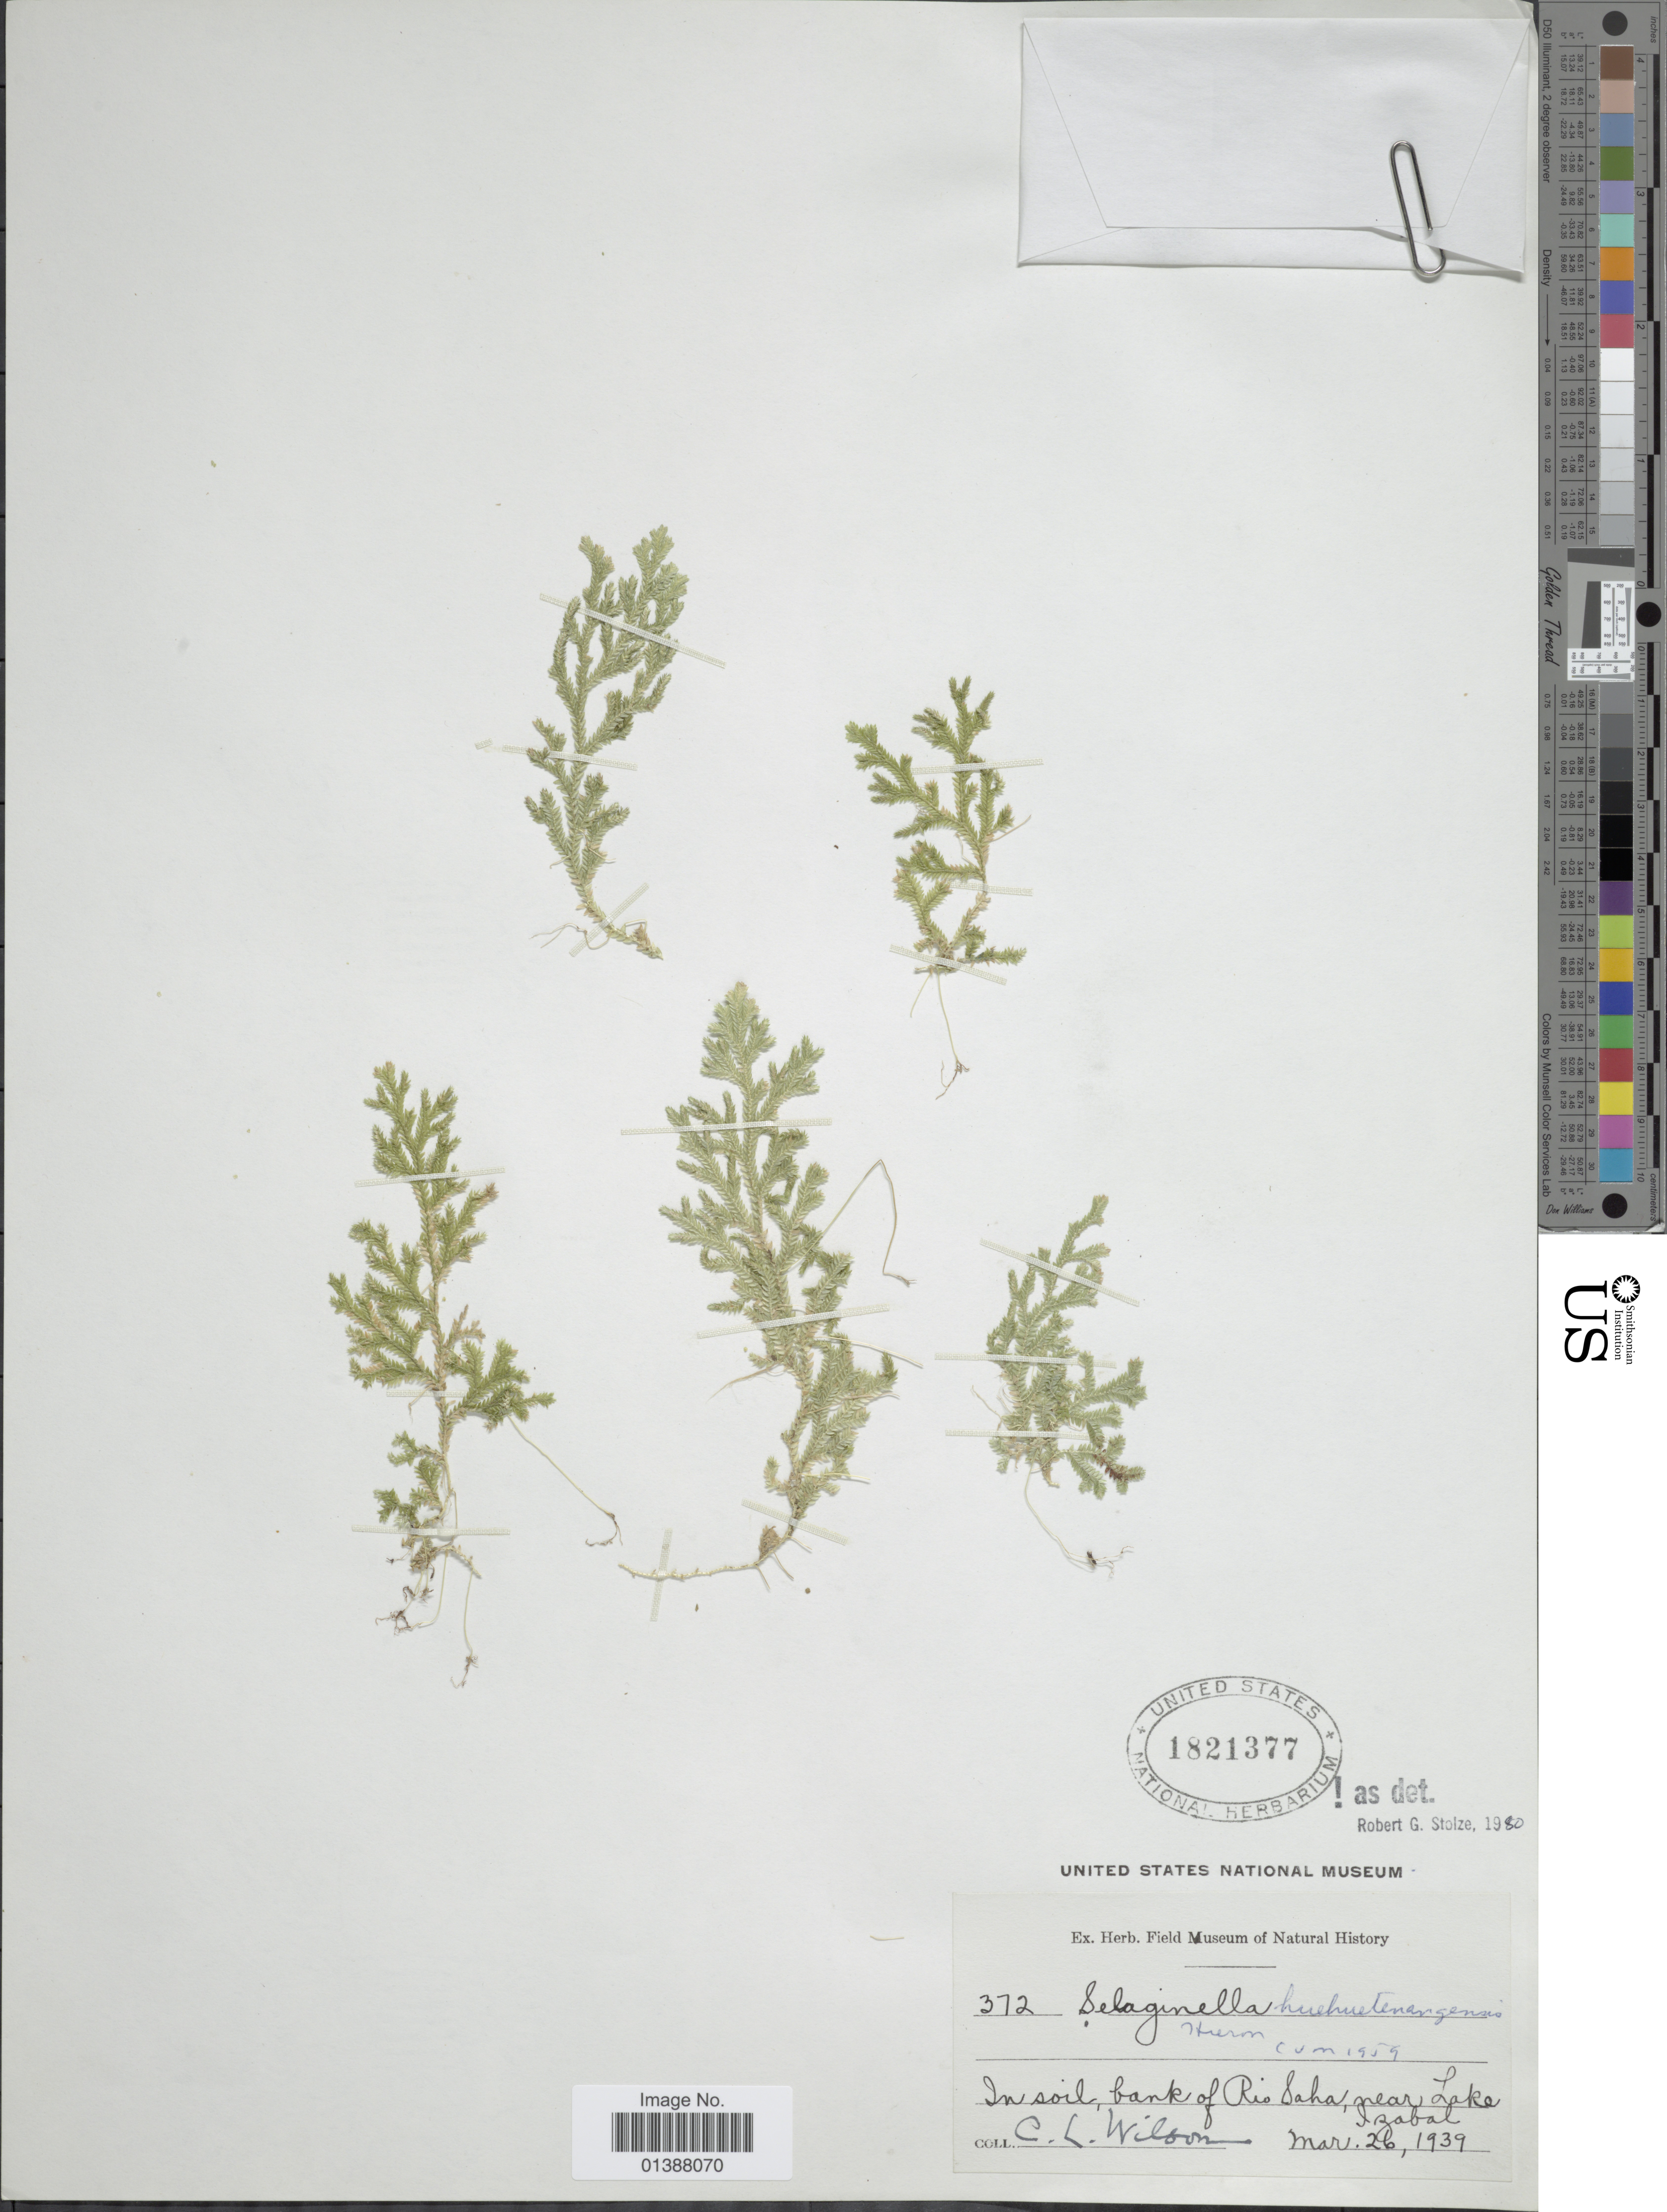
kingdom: Plantae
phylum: Tracheophyta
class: Lycopodiopsida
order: Selaginellales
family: Selaginellaceae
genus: Selaginella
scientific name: Selaginella huehuetenangensis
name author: Hieron.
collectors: C. L. Wilson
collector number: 372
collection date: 1939-03-26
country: Guatemala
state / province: Izabal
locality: In soil, bank of Rio Saha, near Lake Izabal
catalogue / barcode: US 1821377